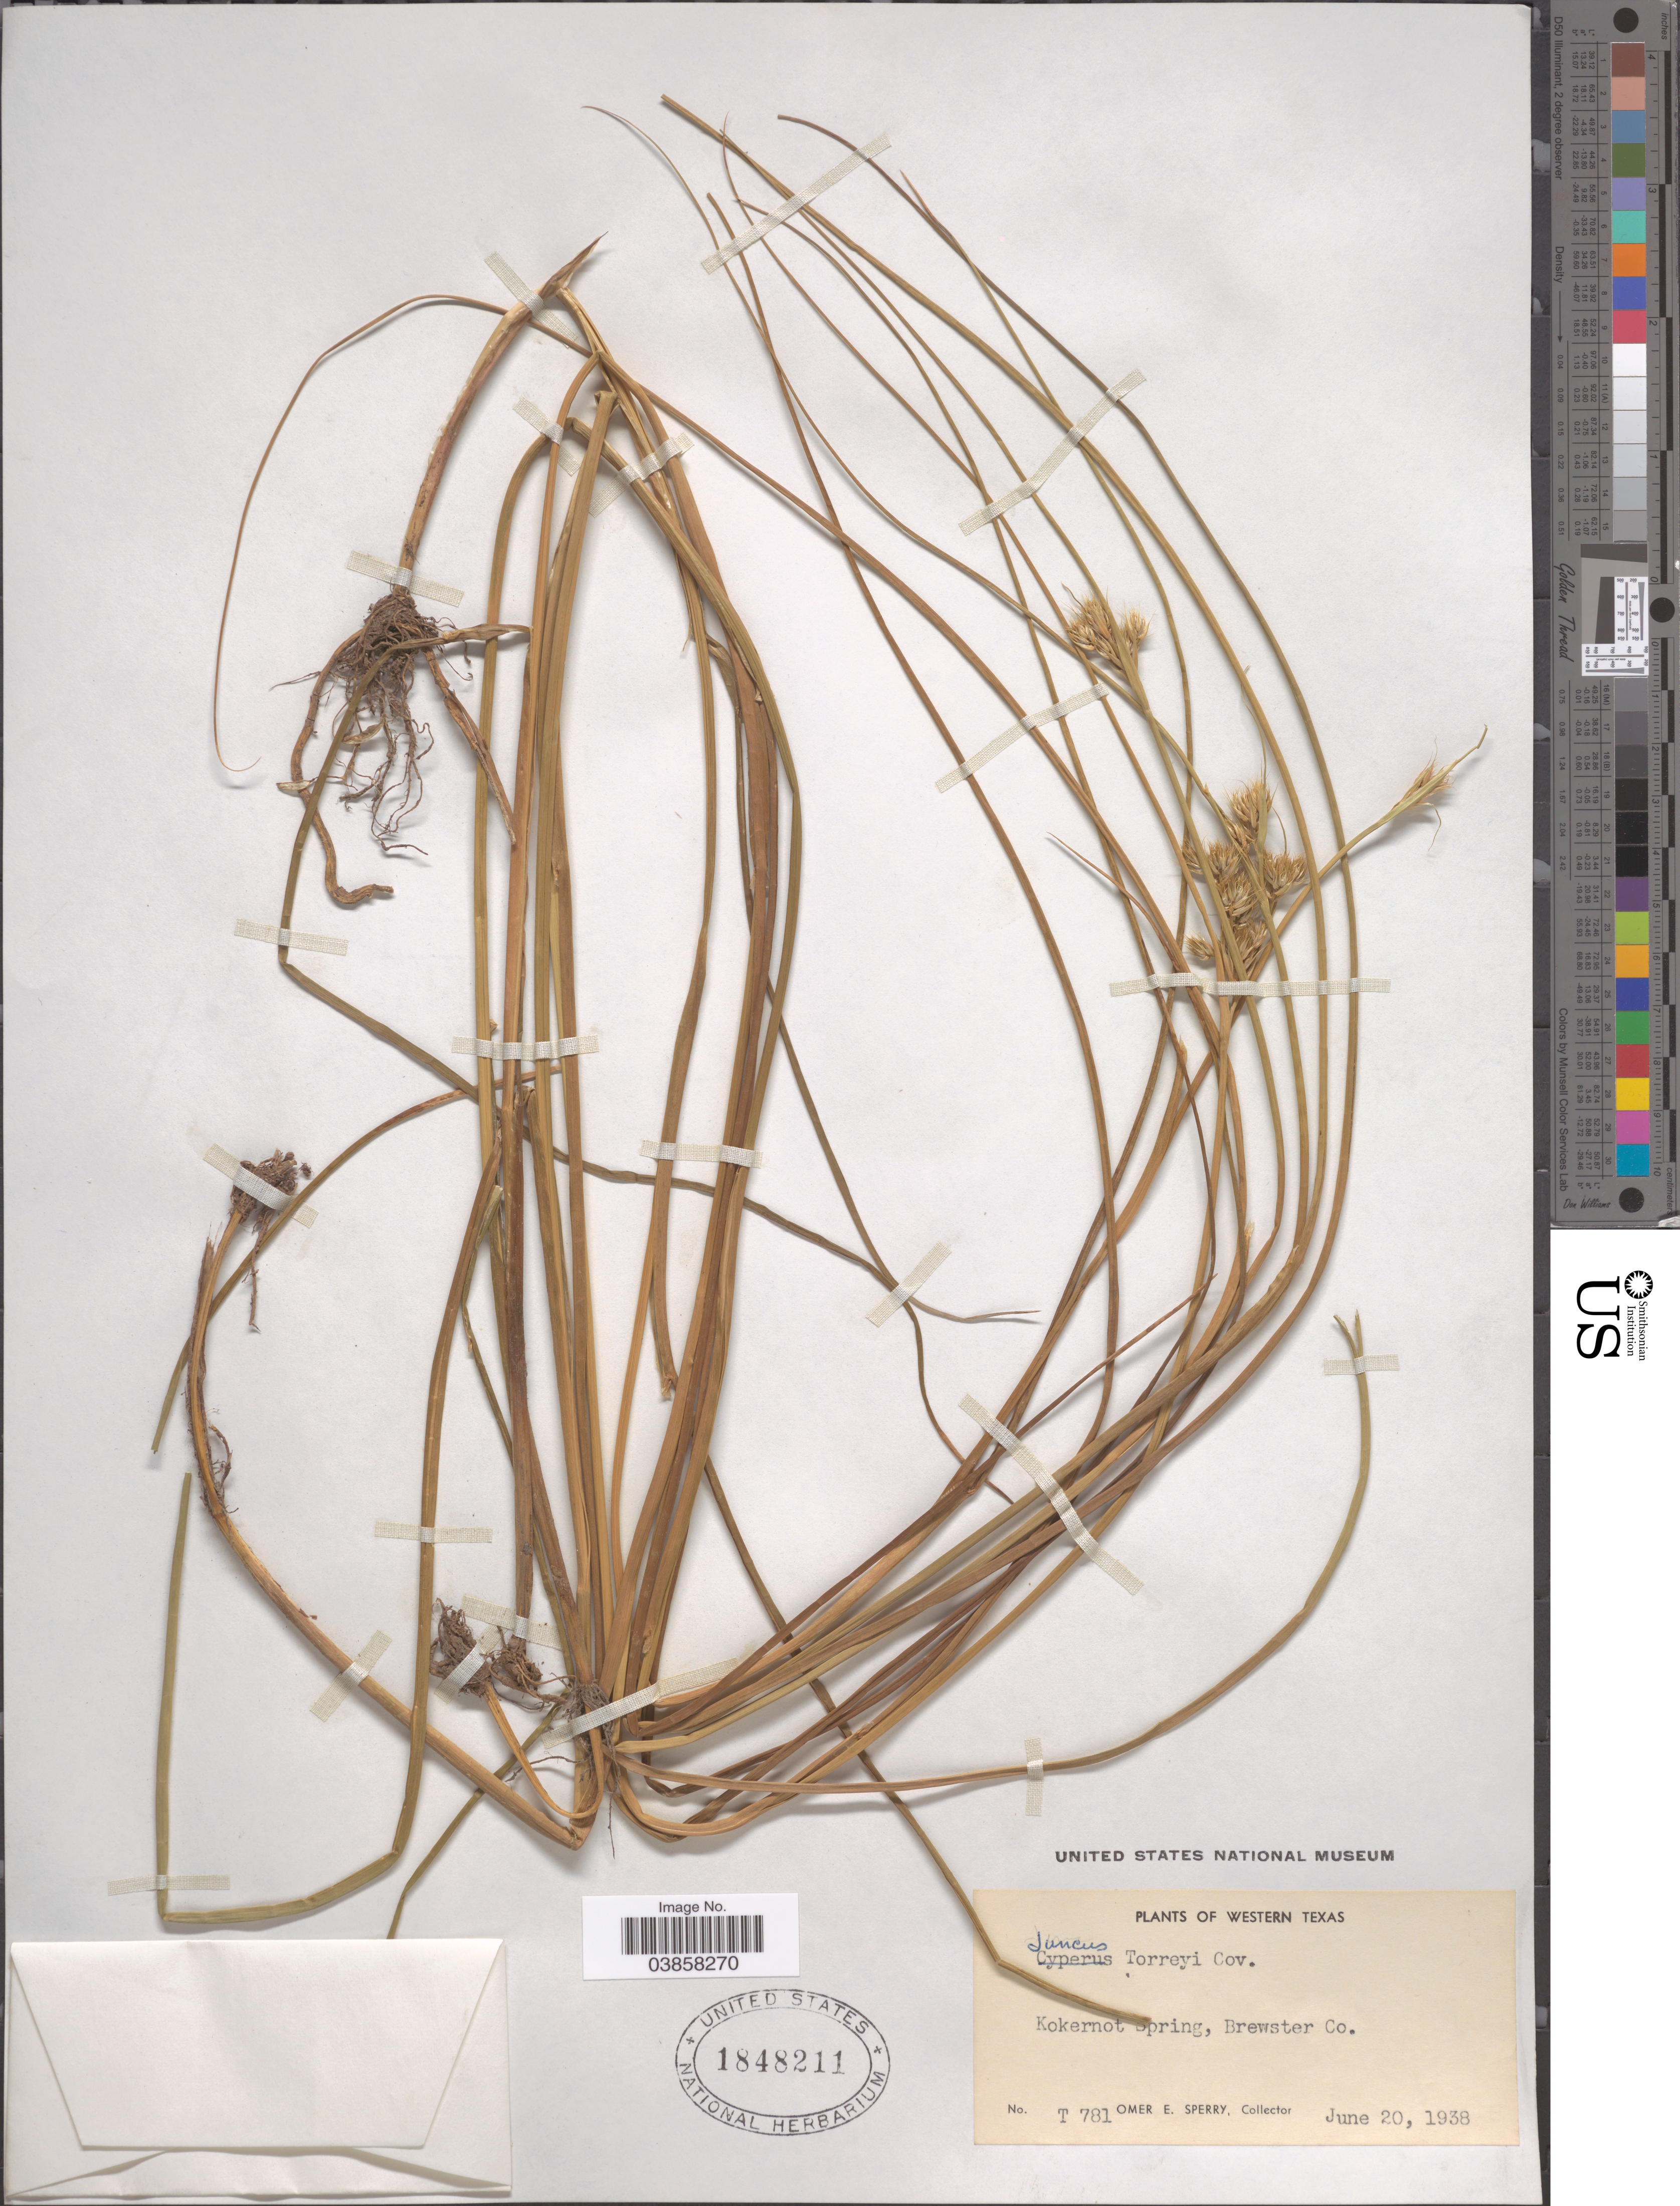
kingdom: Plantae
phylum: Tracheophyta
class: Liliopsida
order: Poales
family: Juncaceae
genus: Juncus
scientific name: Juncus torreyi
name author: Coville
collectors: O. E. Sperry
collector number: T781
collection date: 1938-06-20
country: United States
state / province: Texas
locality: Western Texas. Kokernot Spring, Brewster Co.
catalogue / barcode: US 1848211